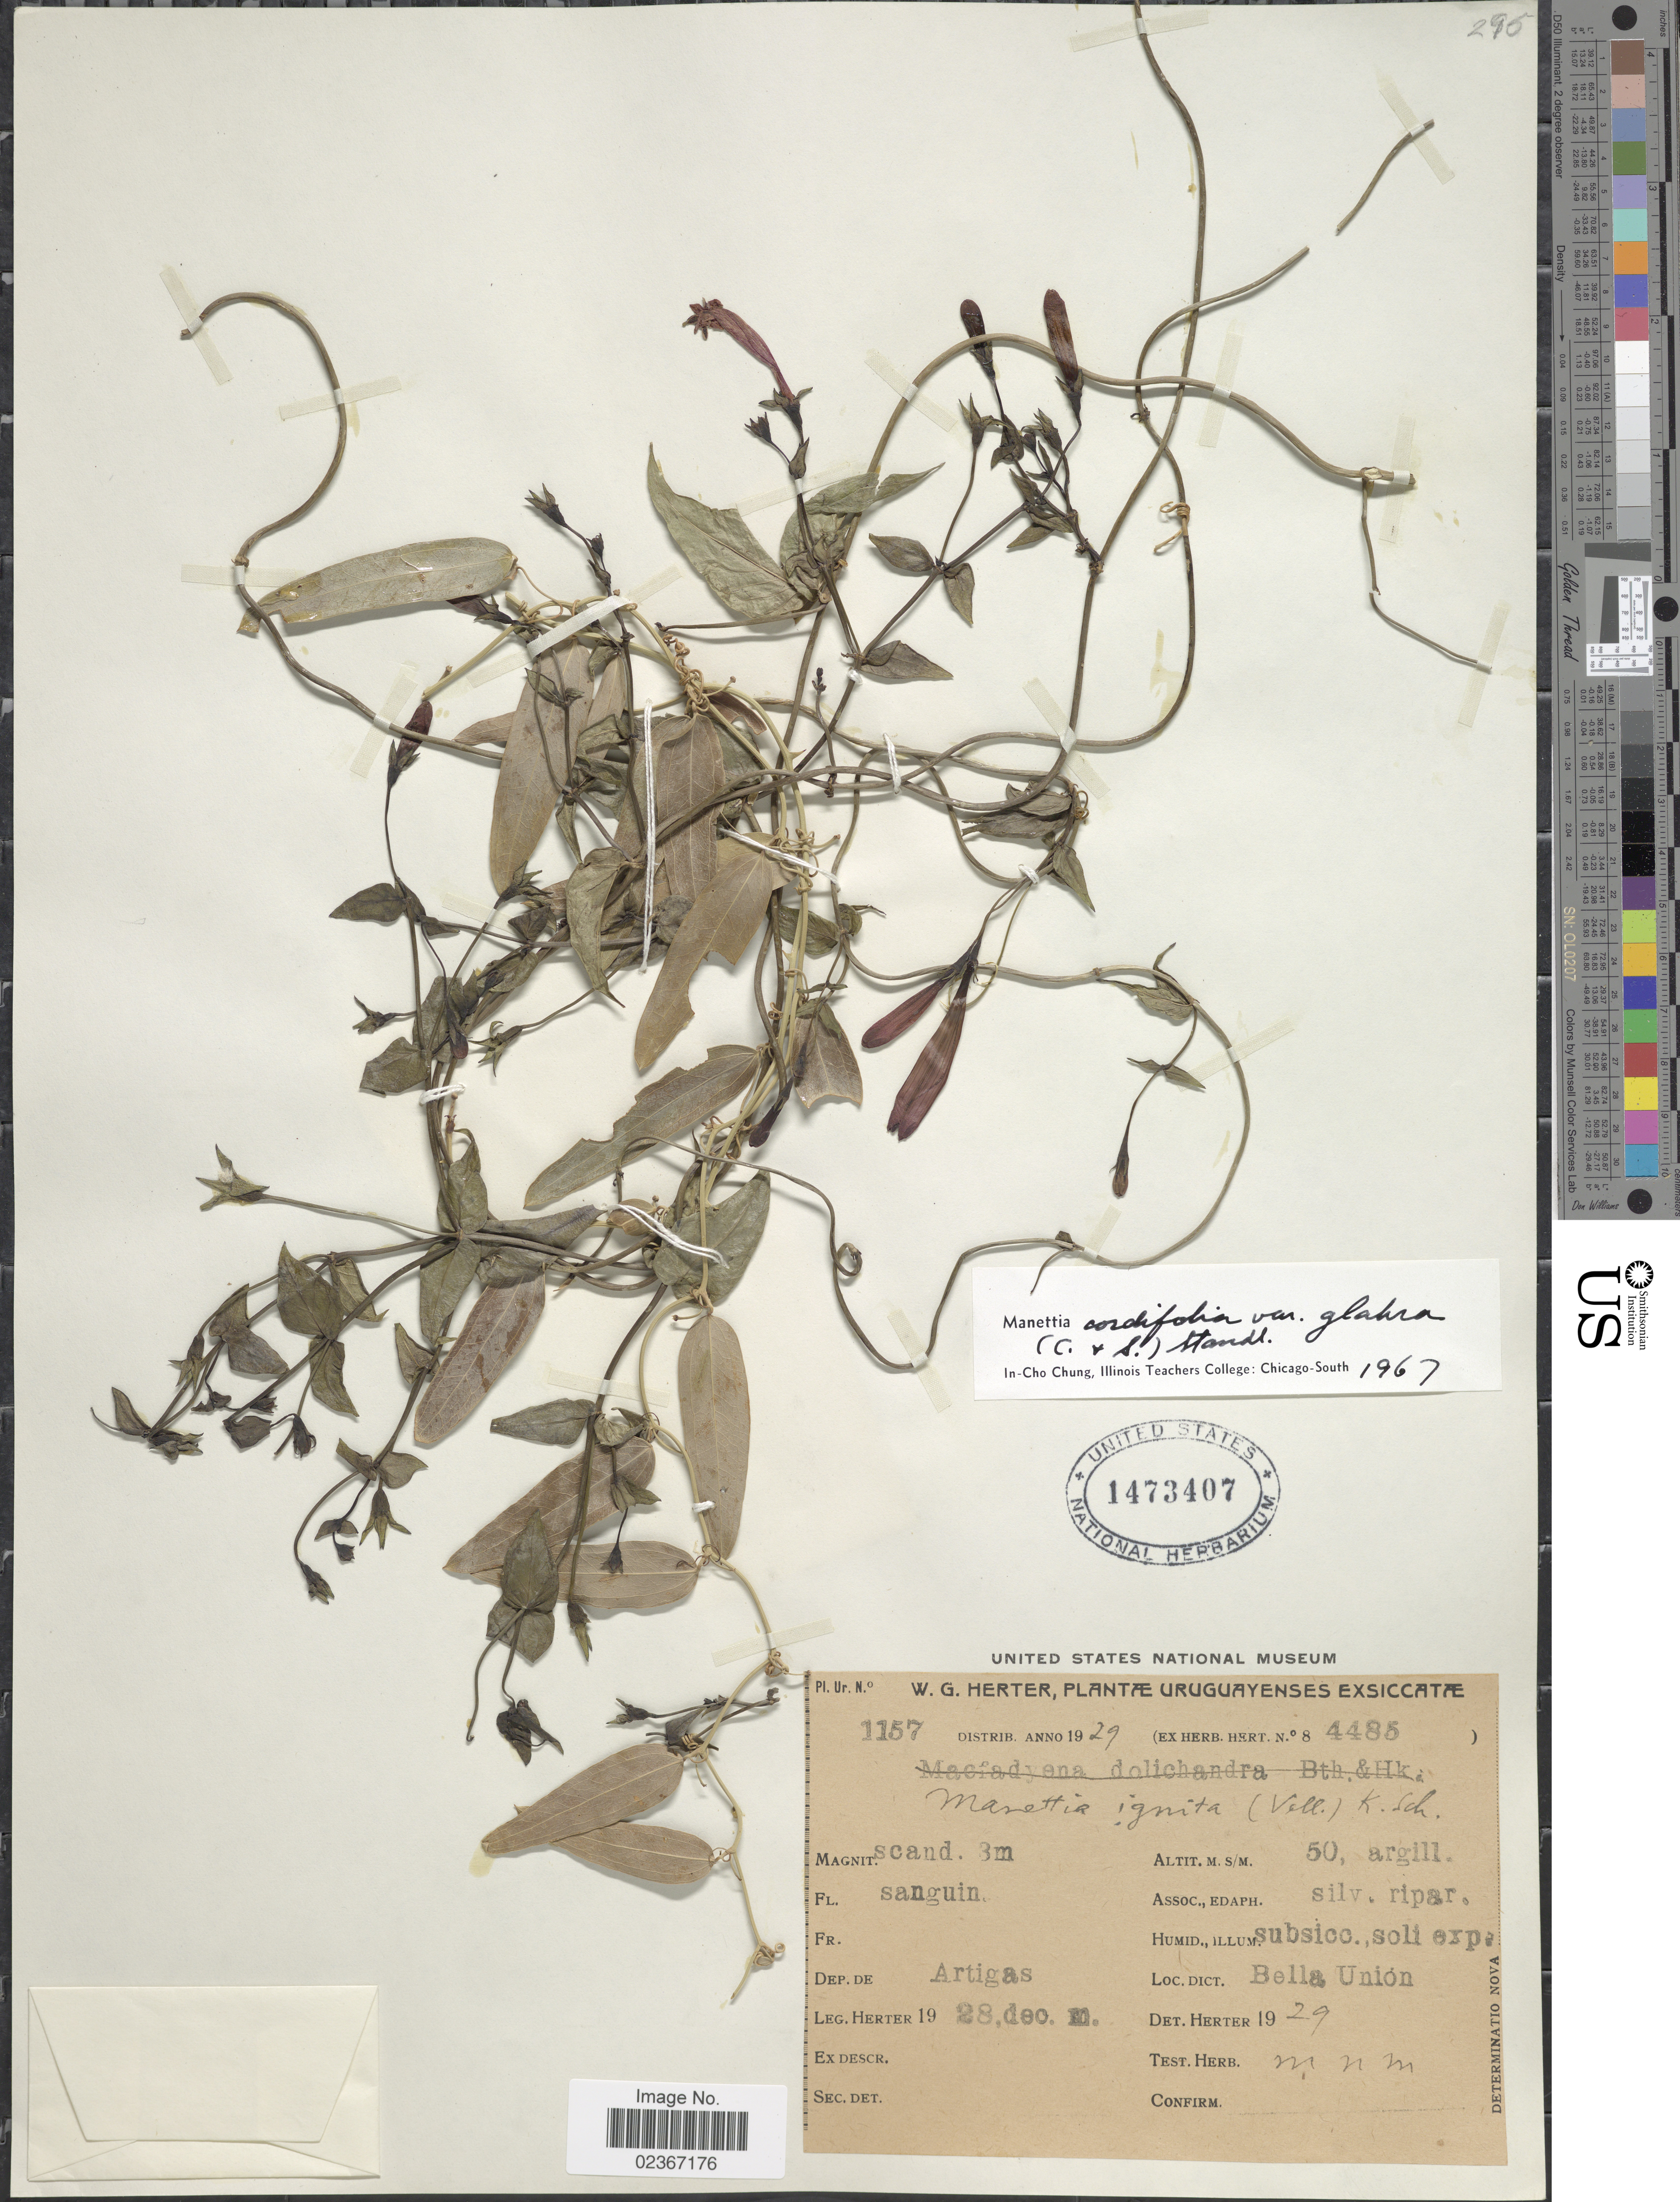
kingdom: Plantae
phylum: Tracheophyta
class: Magnoliopsida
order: Gentianales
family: Rubiaceae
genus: Manettia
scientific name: Manettia cordifolia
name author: Mart.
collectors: Herter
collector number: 1157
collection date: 1928-12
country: Uruguay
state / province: Artigas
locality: Dep. de Artigas. Dict. Bella Union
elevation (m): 50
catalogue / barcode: US 1473407